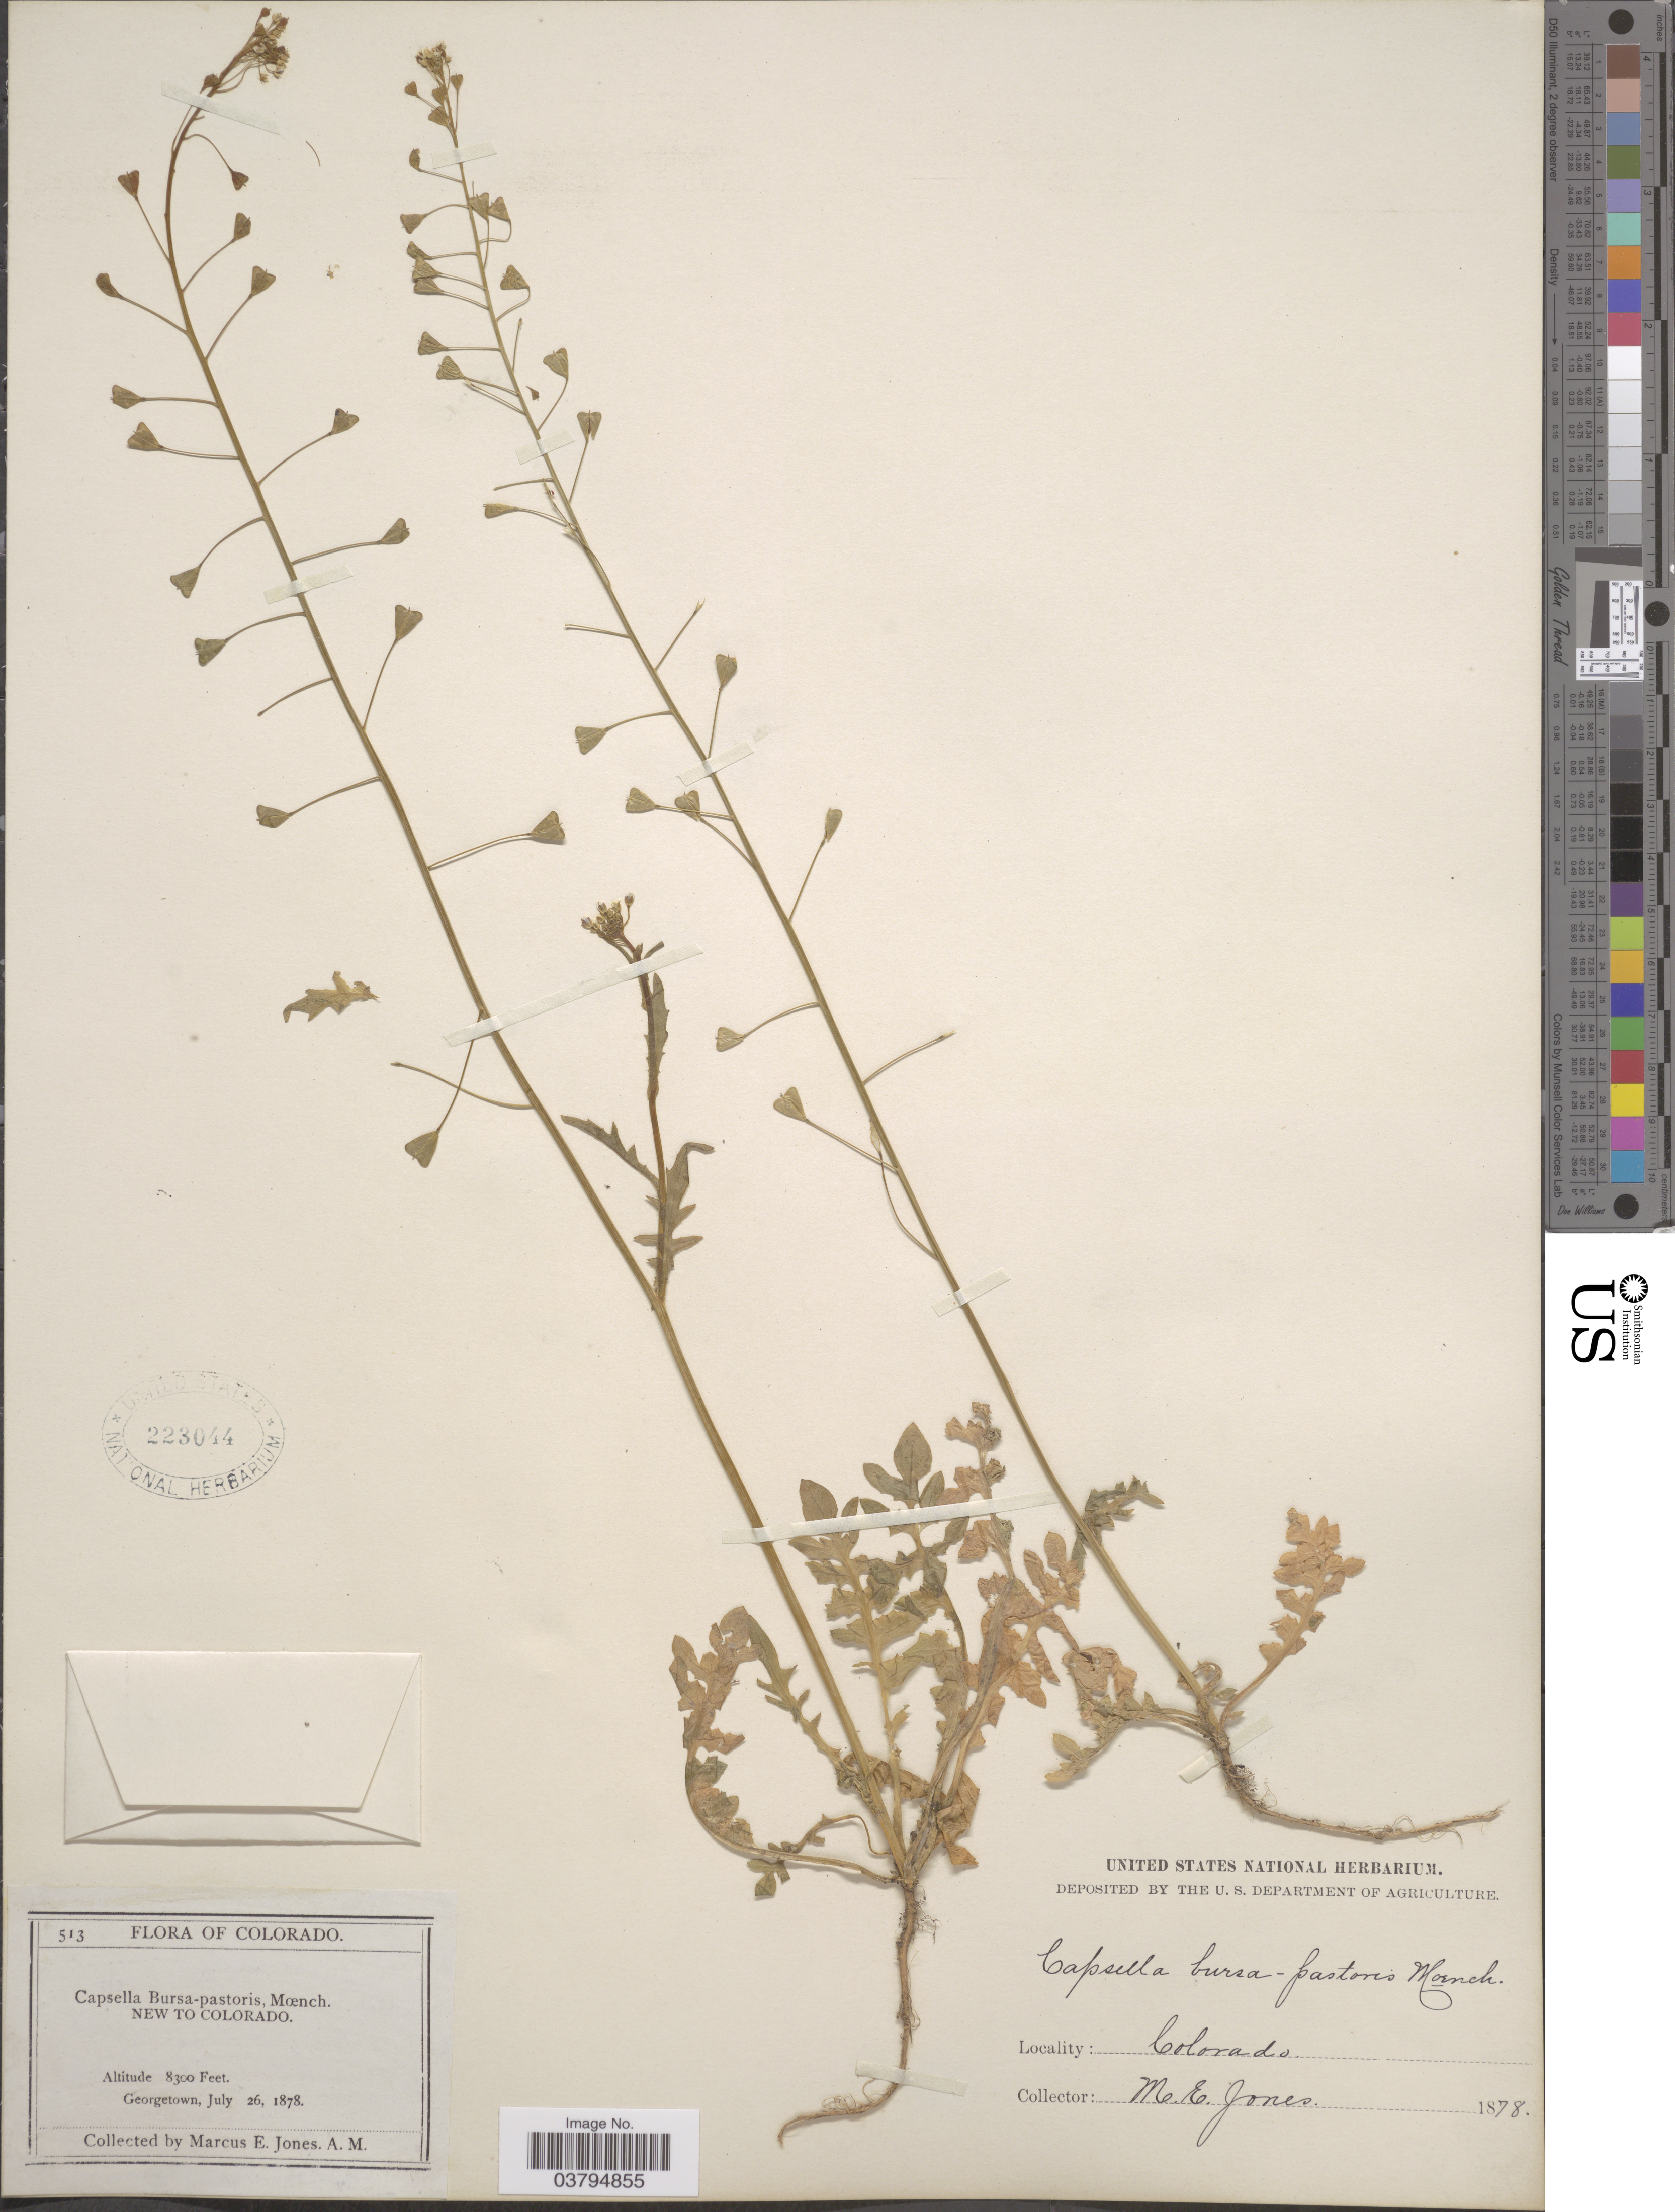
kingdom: Plantae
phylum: Tracheophyta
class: Magnoliopsida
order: Brassicales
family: Brassicaceae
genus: Capsella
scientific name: Capsella bursa-pastoris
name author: (L.) Medik.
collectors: M. E. Jones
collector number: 513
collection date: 1878-07-26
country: United States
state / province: Colorado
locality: Georgetown.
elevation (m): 2530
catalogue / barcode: US 223044